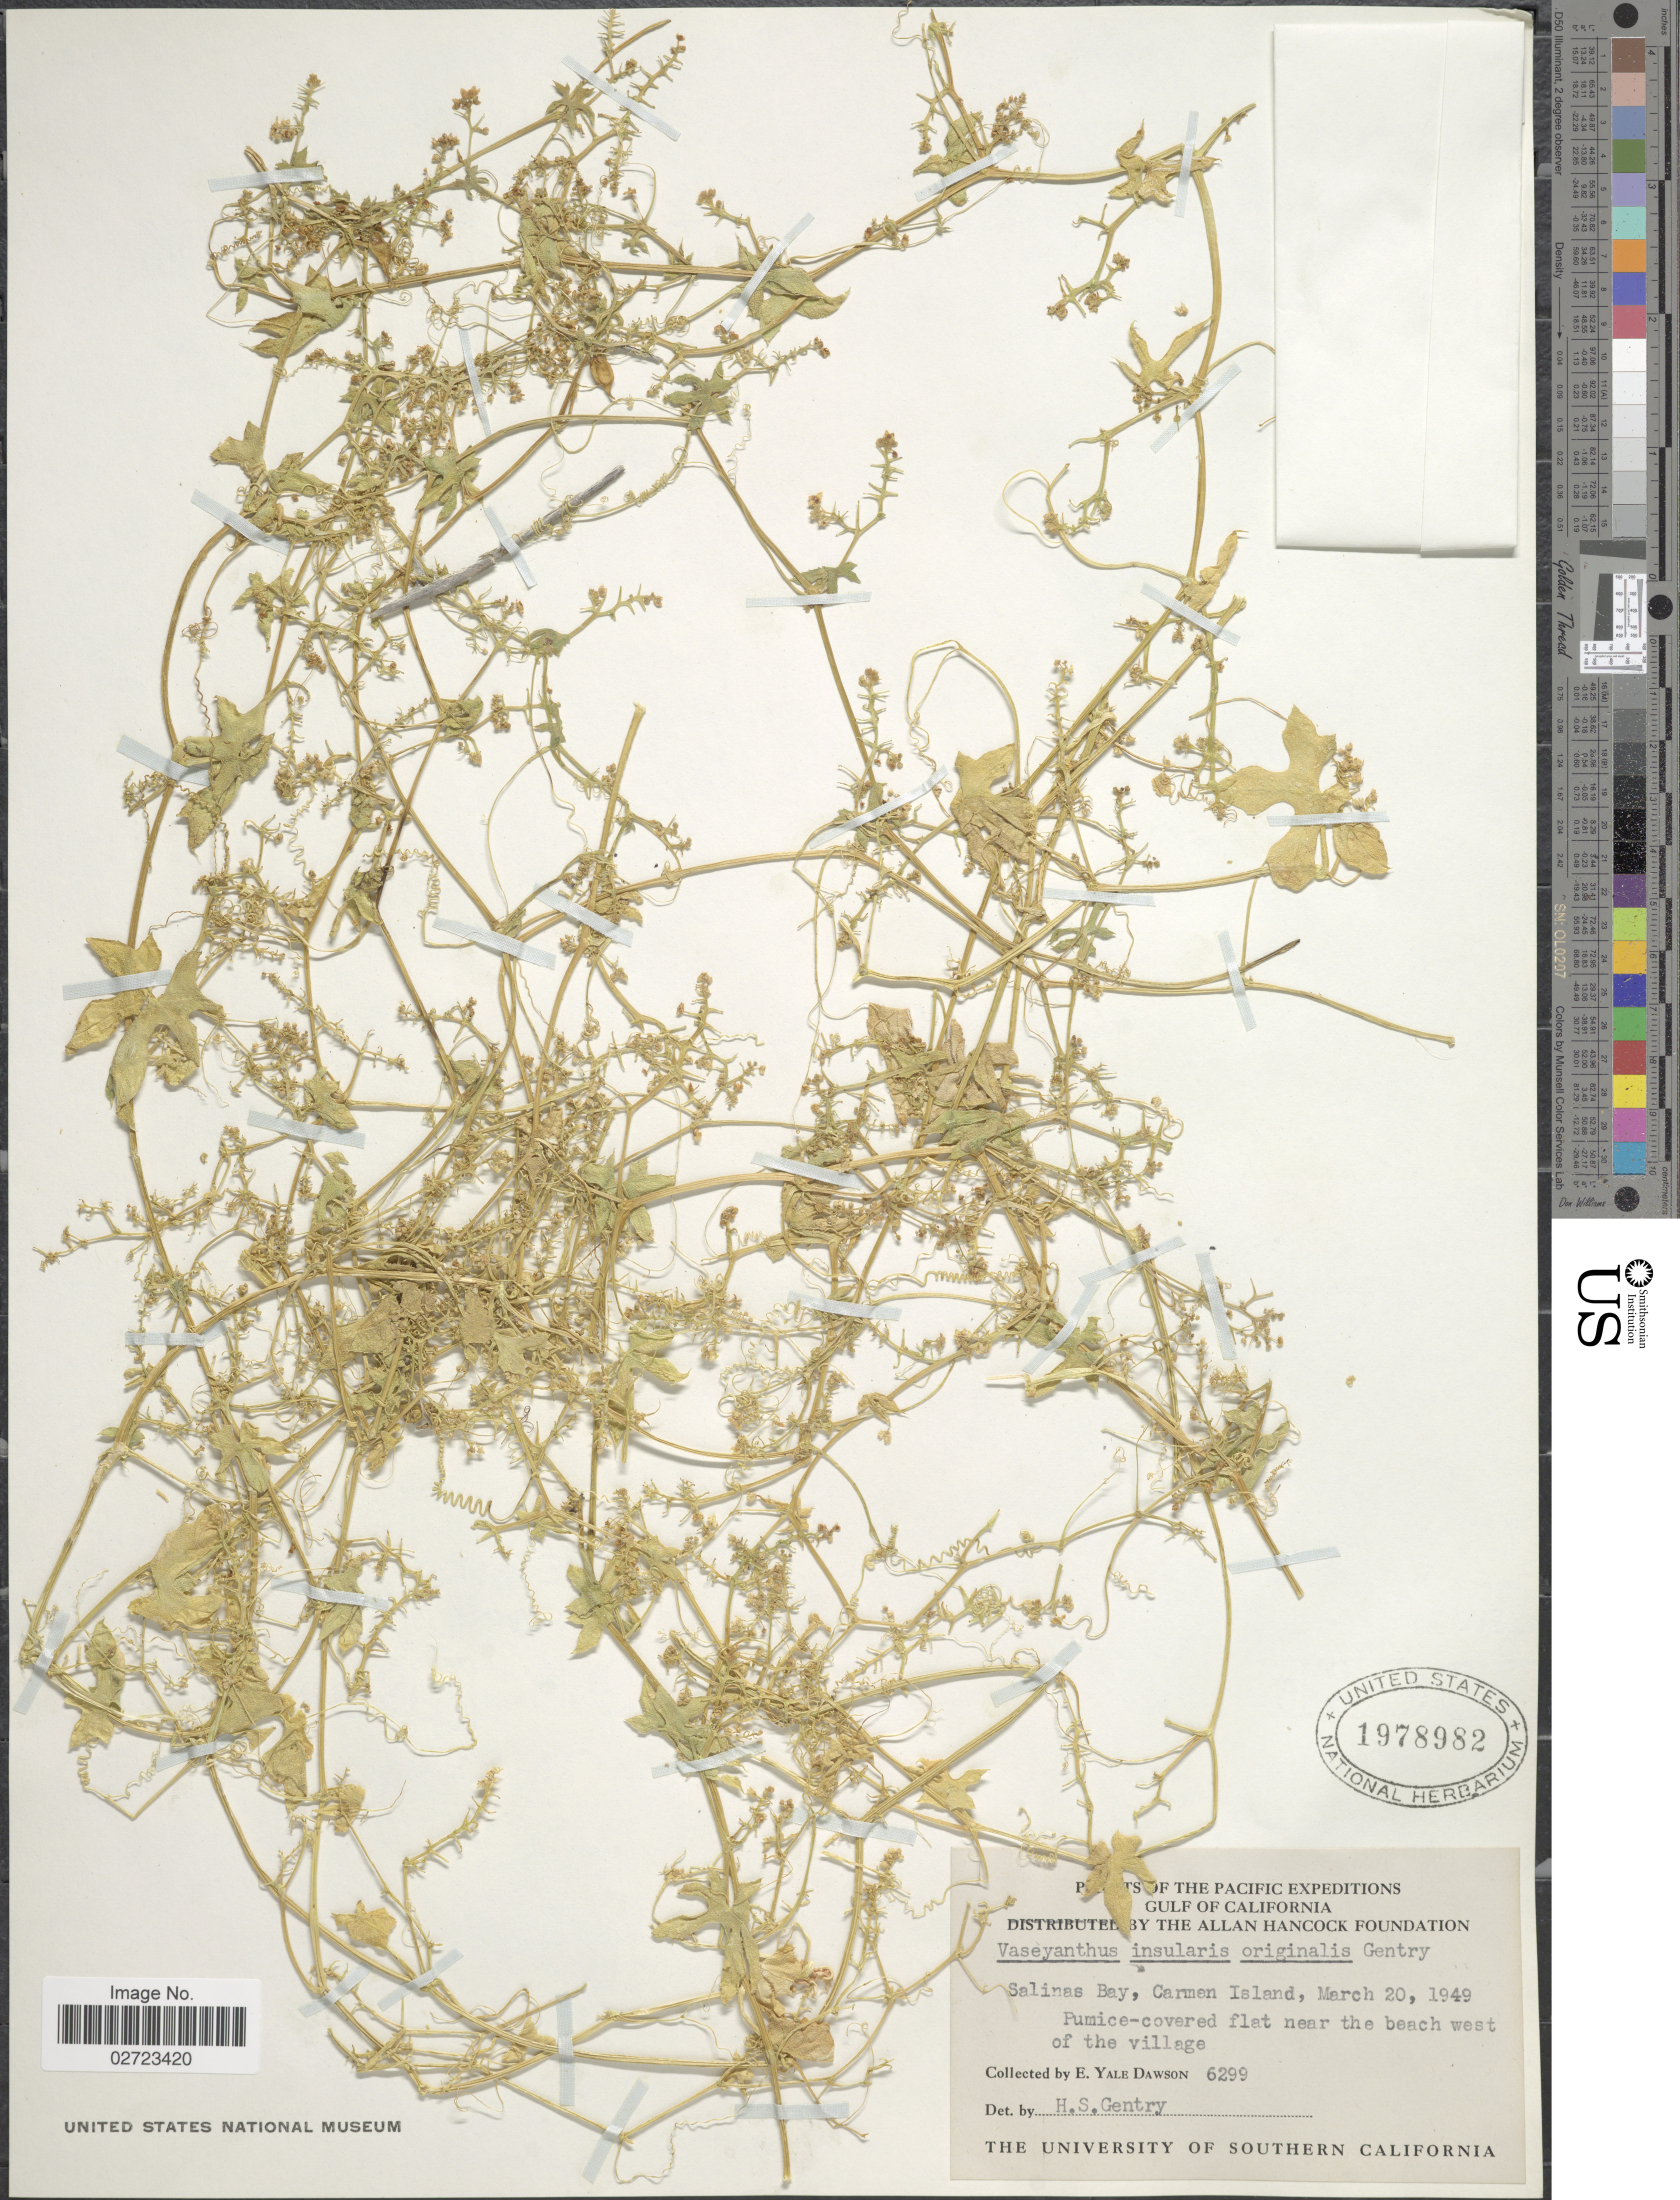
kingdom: Plantae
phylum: Tracheophyta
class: Magnoliopsida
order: Cucurbitales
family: Cucurbitaceae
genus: Echinopepon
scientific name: Echinopepon insularis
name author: S. Watson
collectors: N. Yensen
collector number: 6299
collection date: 1949-03-20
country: Mexico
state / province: Baja California Sur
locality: The Pacific, Gulf of California, Salinas Bay, Carmen Island, flat near the beach west of the village.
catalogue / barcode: US 1978982